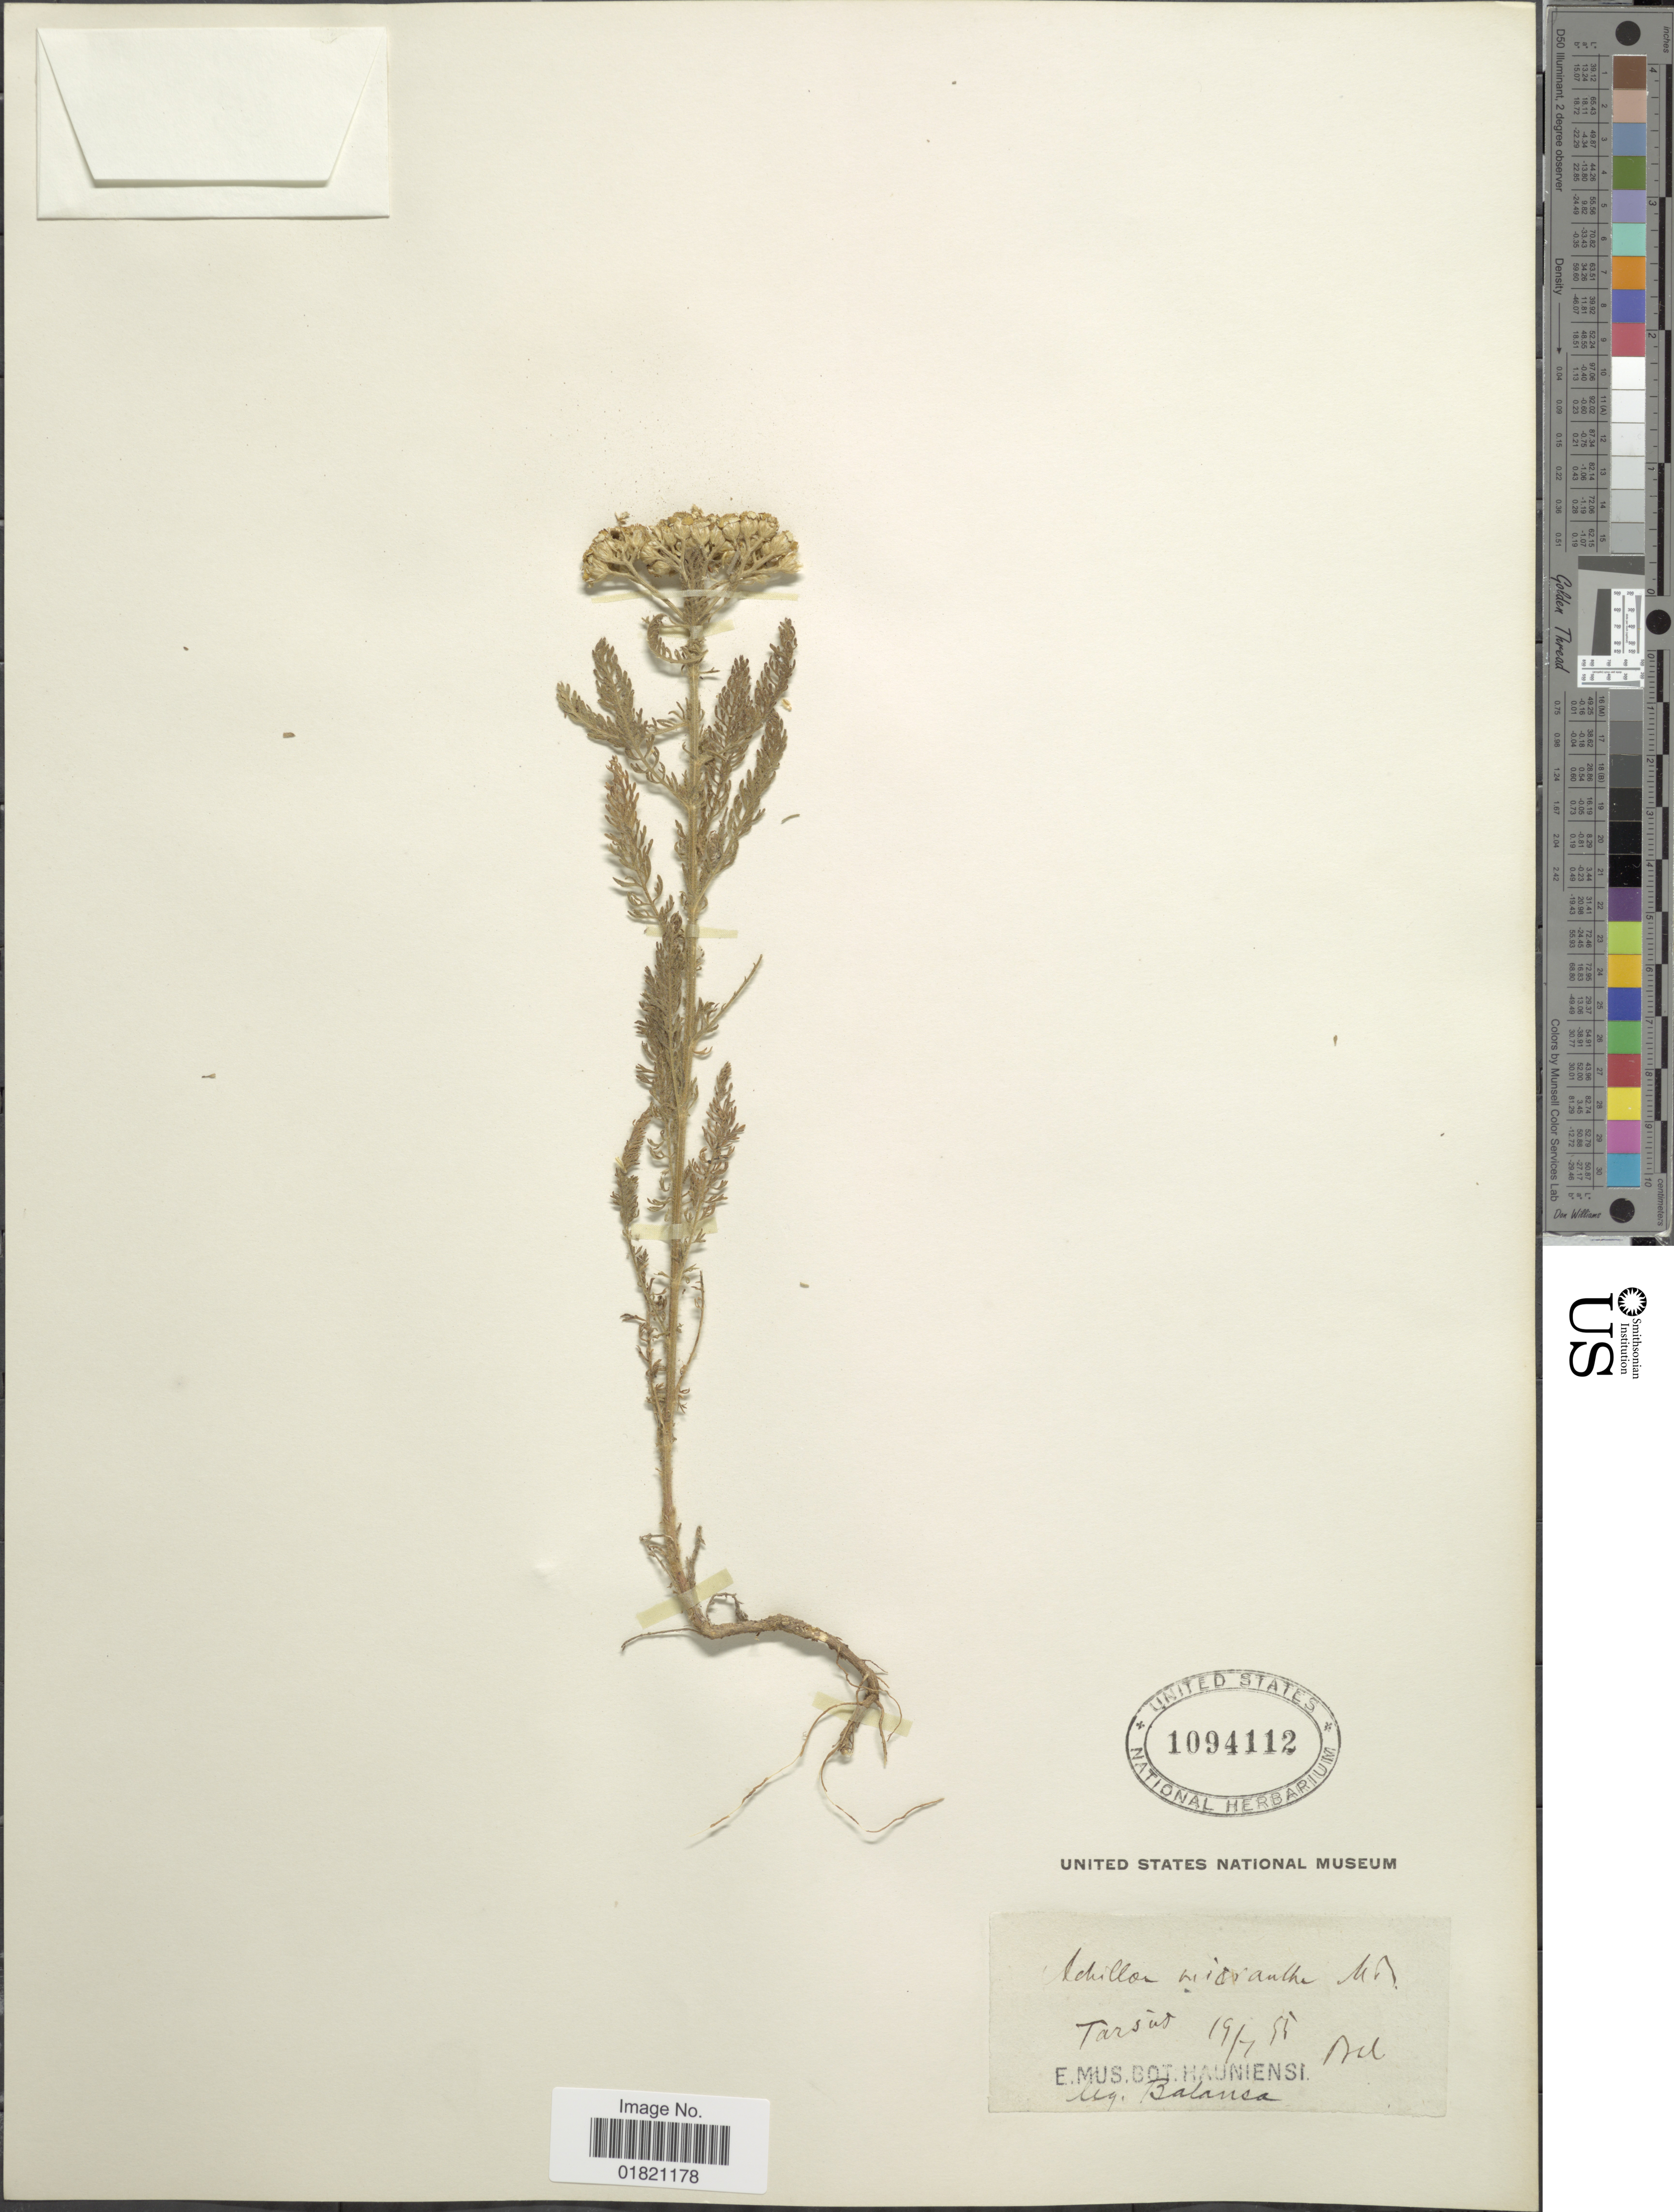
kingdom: Plantae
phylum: Tracheophyta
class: Magnoliopsida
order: Asterales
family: Asteraceae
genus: Achillea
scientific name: Achillea micrantha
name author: M. Bieb.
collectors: -. Balansa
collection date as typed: Transcribed d/m/y: 19/7/55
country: Turkey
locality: Tarsus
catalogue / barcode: US 1094112